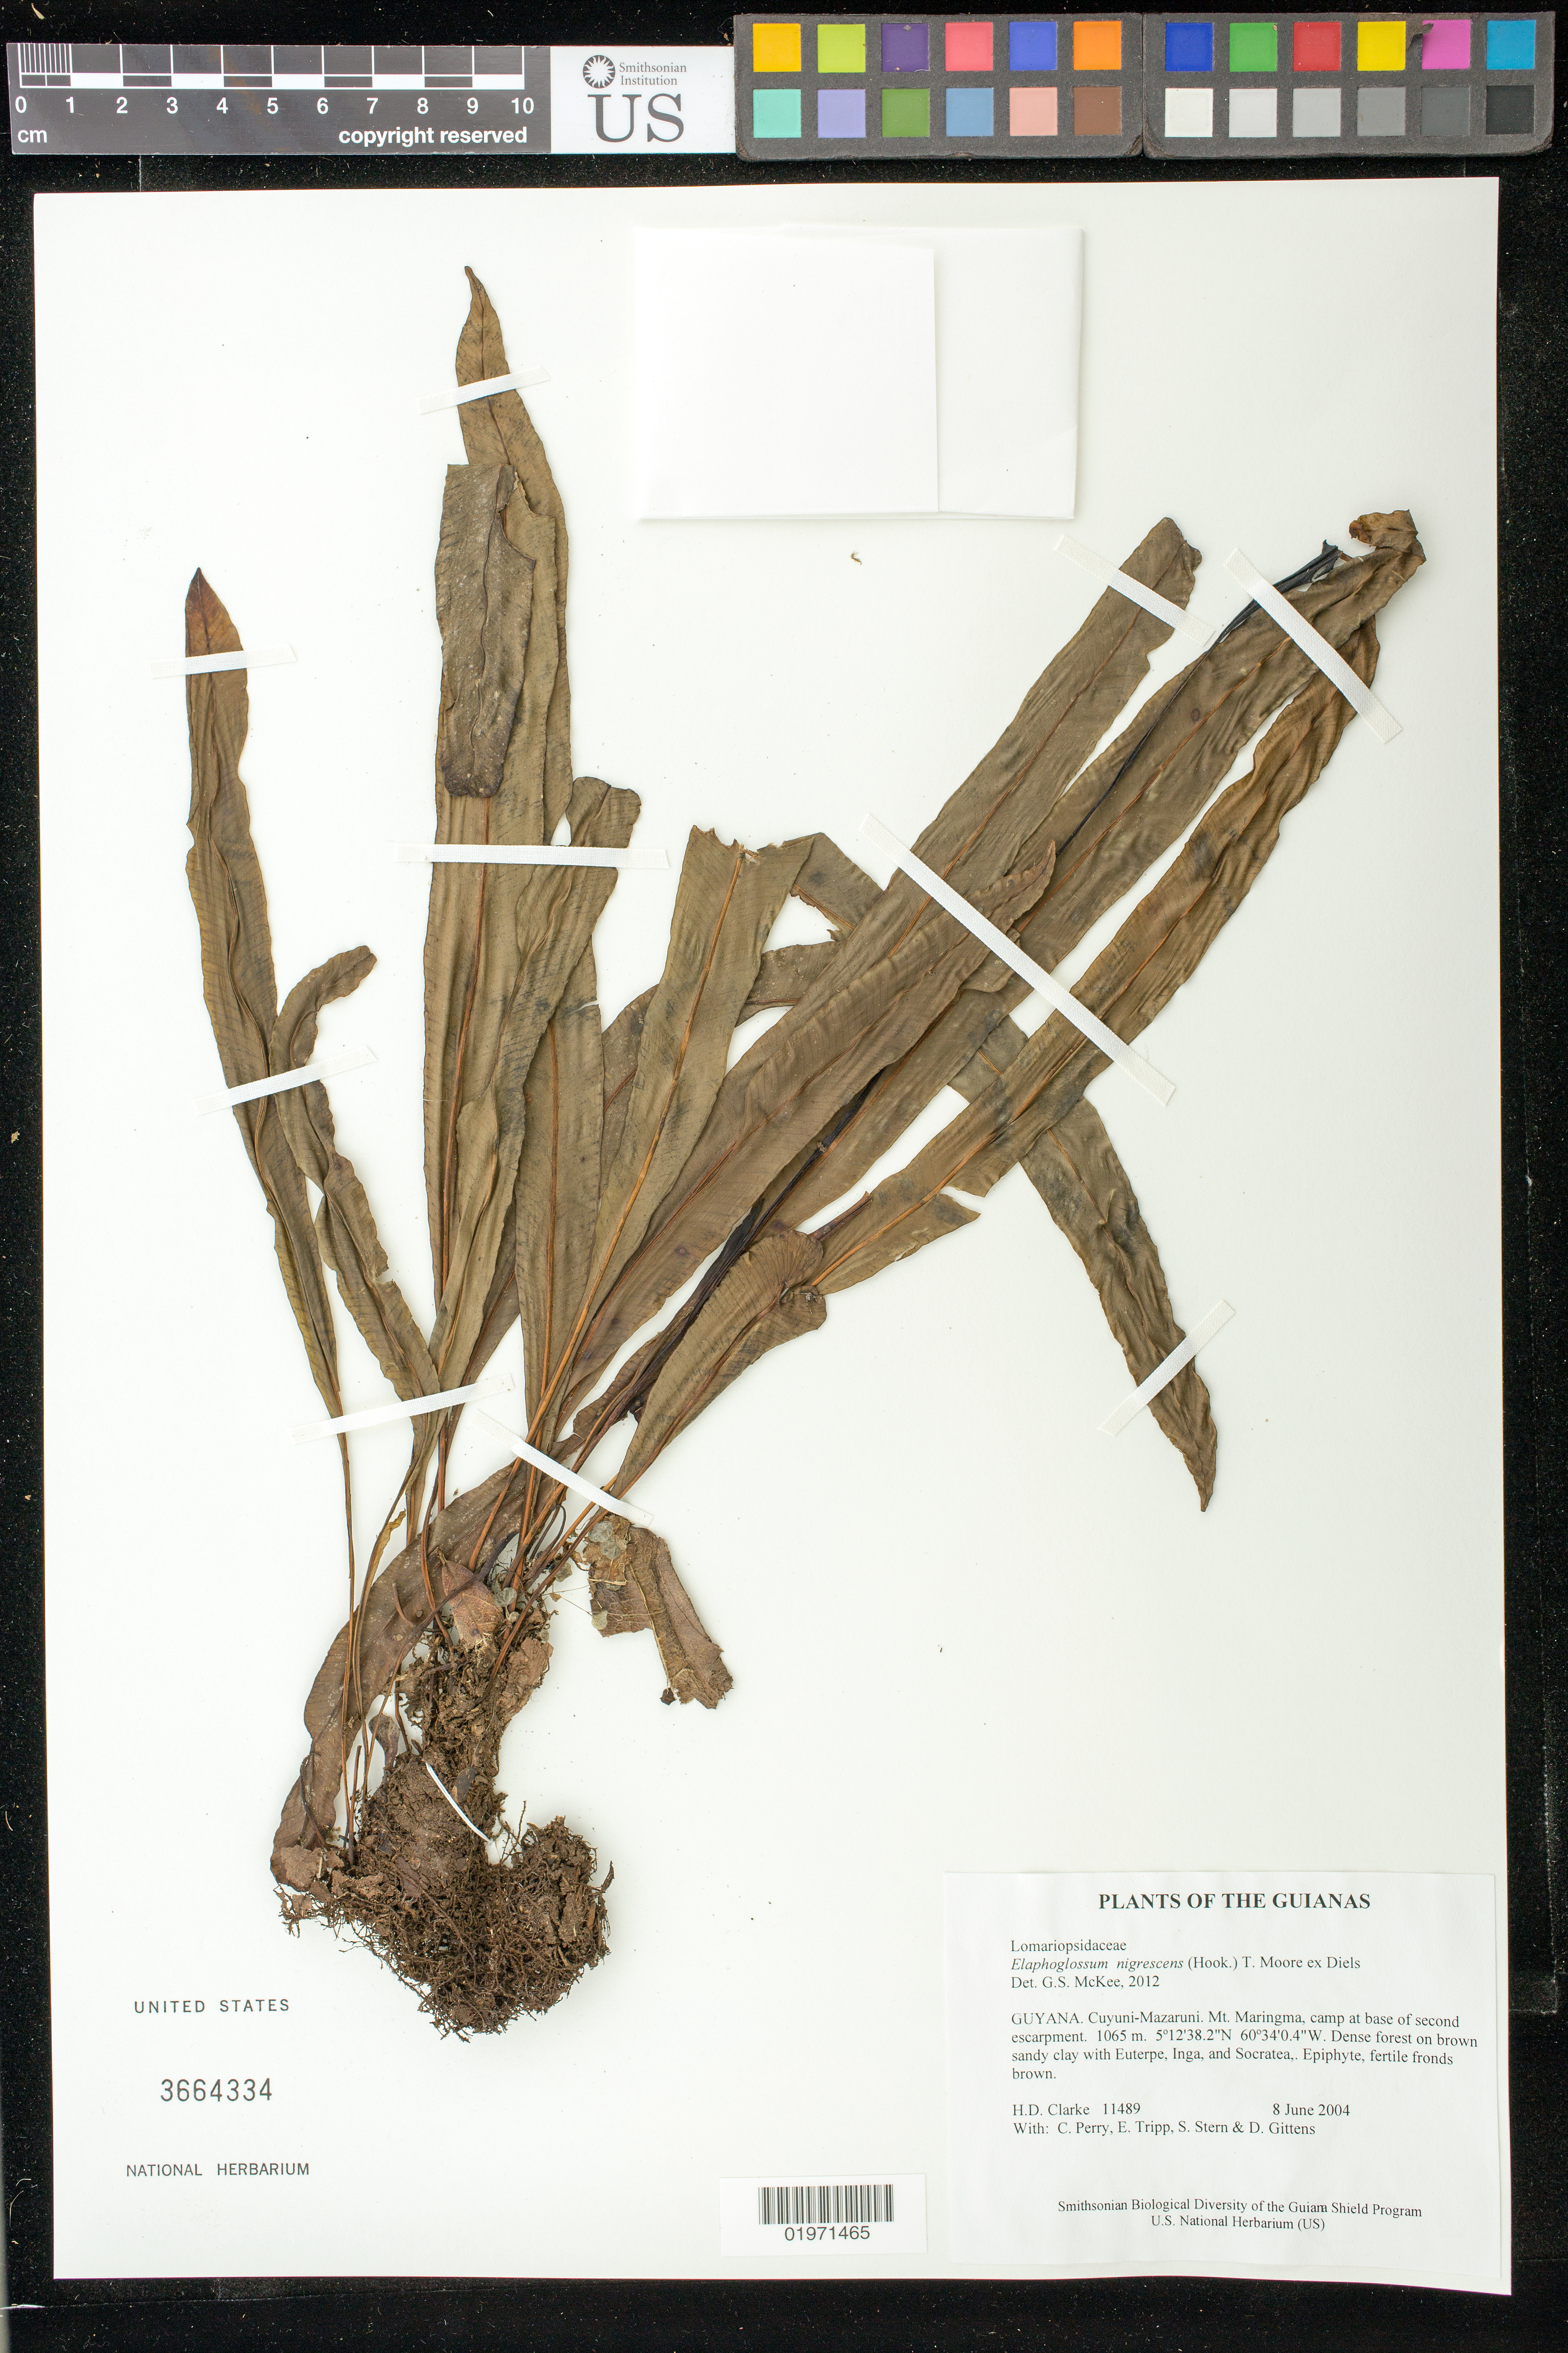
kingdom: Plantae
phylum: Tracheophyta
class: Polypodiopsida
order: Polypodiales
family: Dryopteridaceae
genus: Elaphoglossum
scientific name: Elaphoglossum nigrescens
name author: (Hook.) T. Moore ex Diels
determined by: McKee, G. S., (US), NMNH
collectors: H. D. Clarke, C. Perry, E. Tripp, S. R. Stern & D. Gittens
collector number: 11489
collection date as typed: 8 June 2004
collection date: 2004-06-08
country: Guyana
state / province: Cuyuni-Mazaruni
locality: Mt. Maringma, camp at base of second escarpment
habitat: Dense forest on brown sandy clay with Euterpe, Inga, and Socratea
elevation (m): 1065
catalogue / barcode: US 3664334